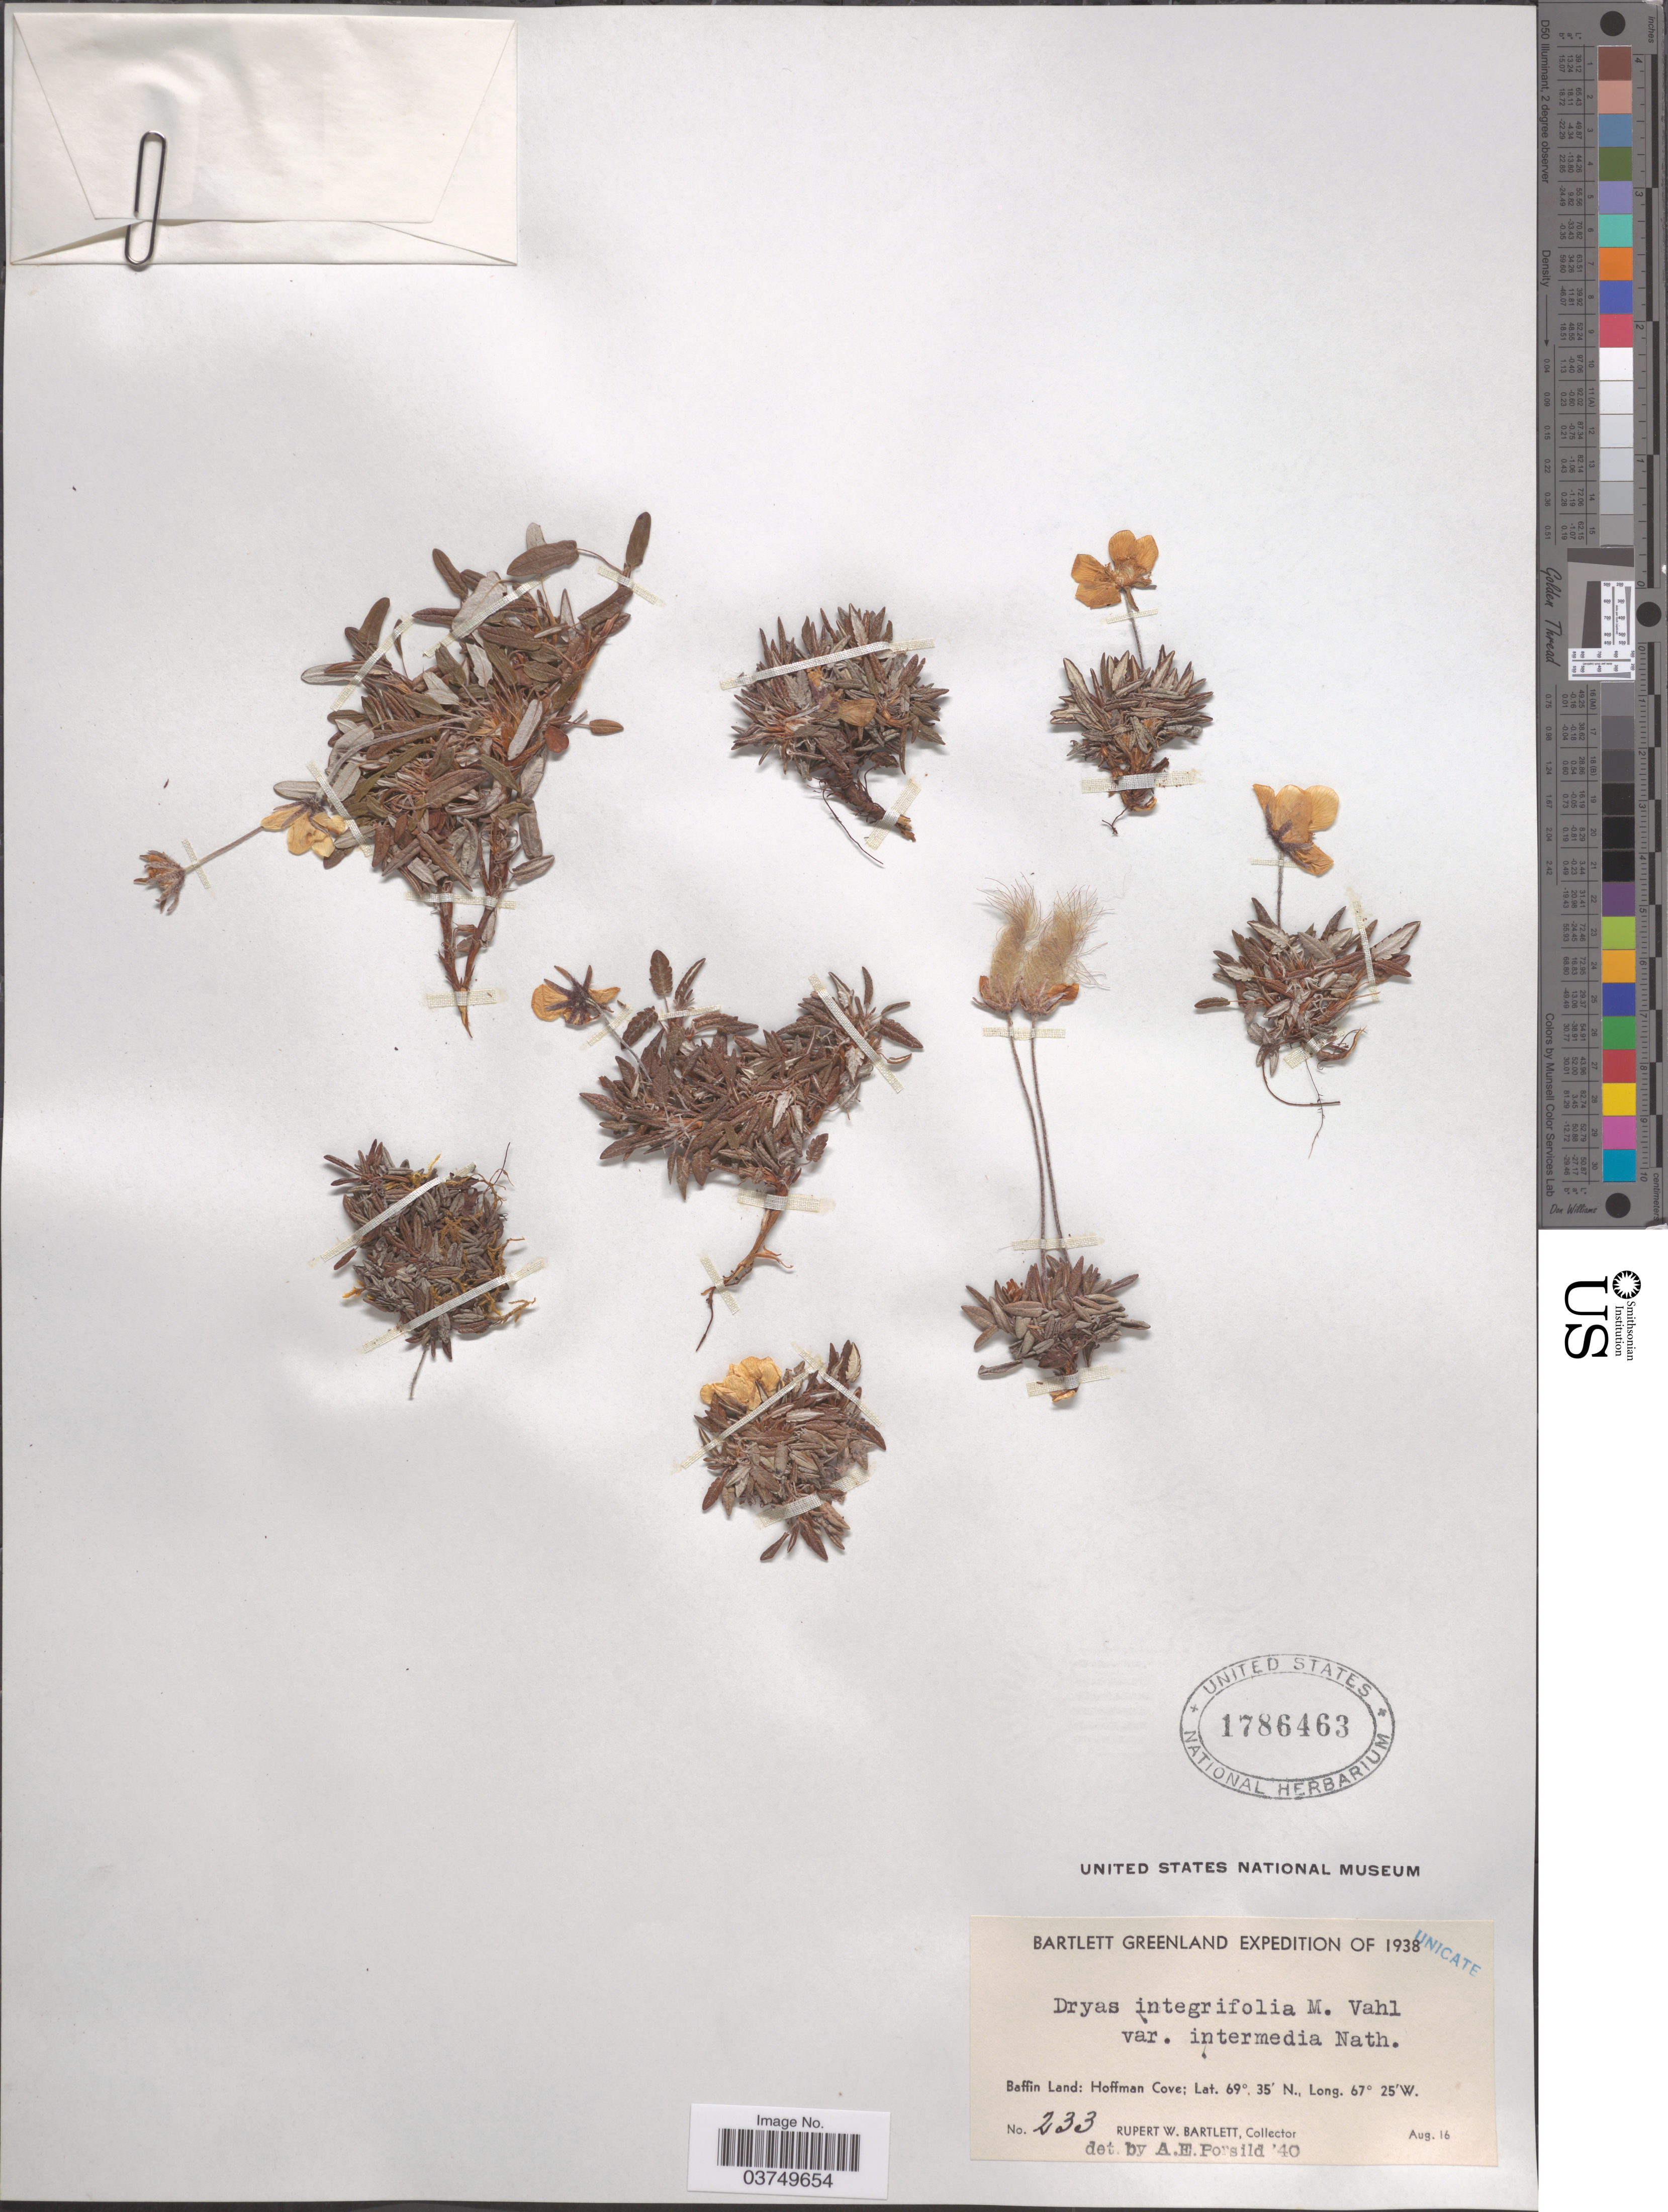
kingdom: Plantae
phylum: Tracheophyta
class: Magnoliopsida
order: Rosales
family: Rosaceae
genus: Dryas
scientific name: Dryas integrifolia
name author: Vahl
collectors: R. W. Bartlett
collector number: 233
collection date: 1938-08-16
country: Canada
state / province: Nunavut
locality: Baffin Island: Hoffman Cove.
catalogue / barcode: US 1786463